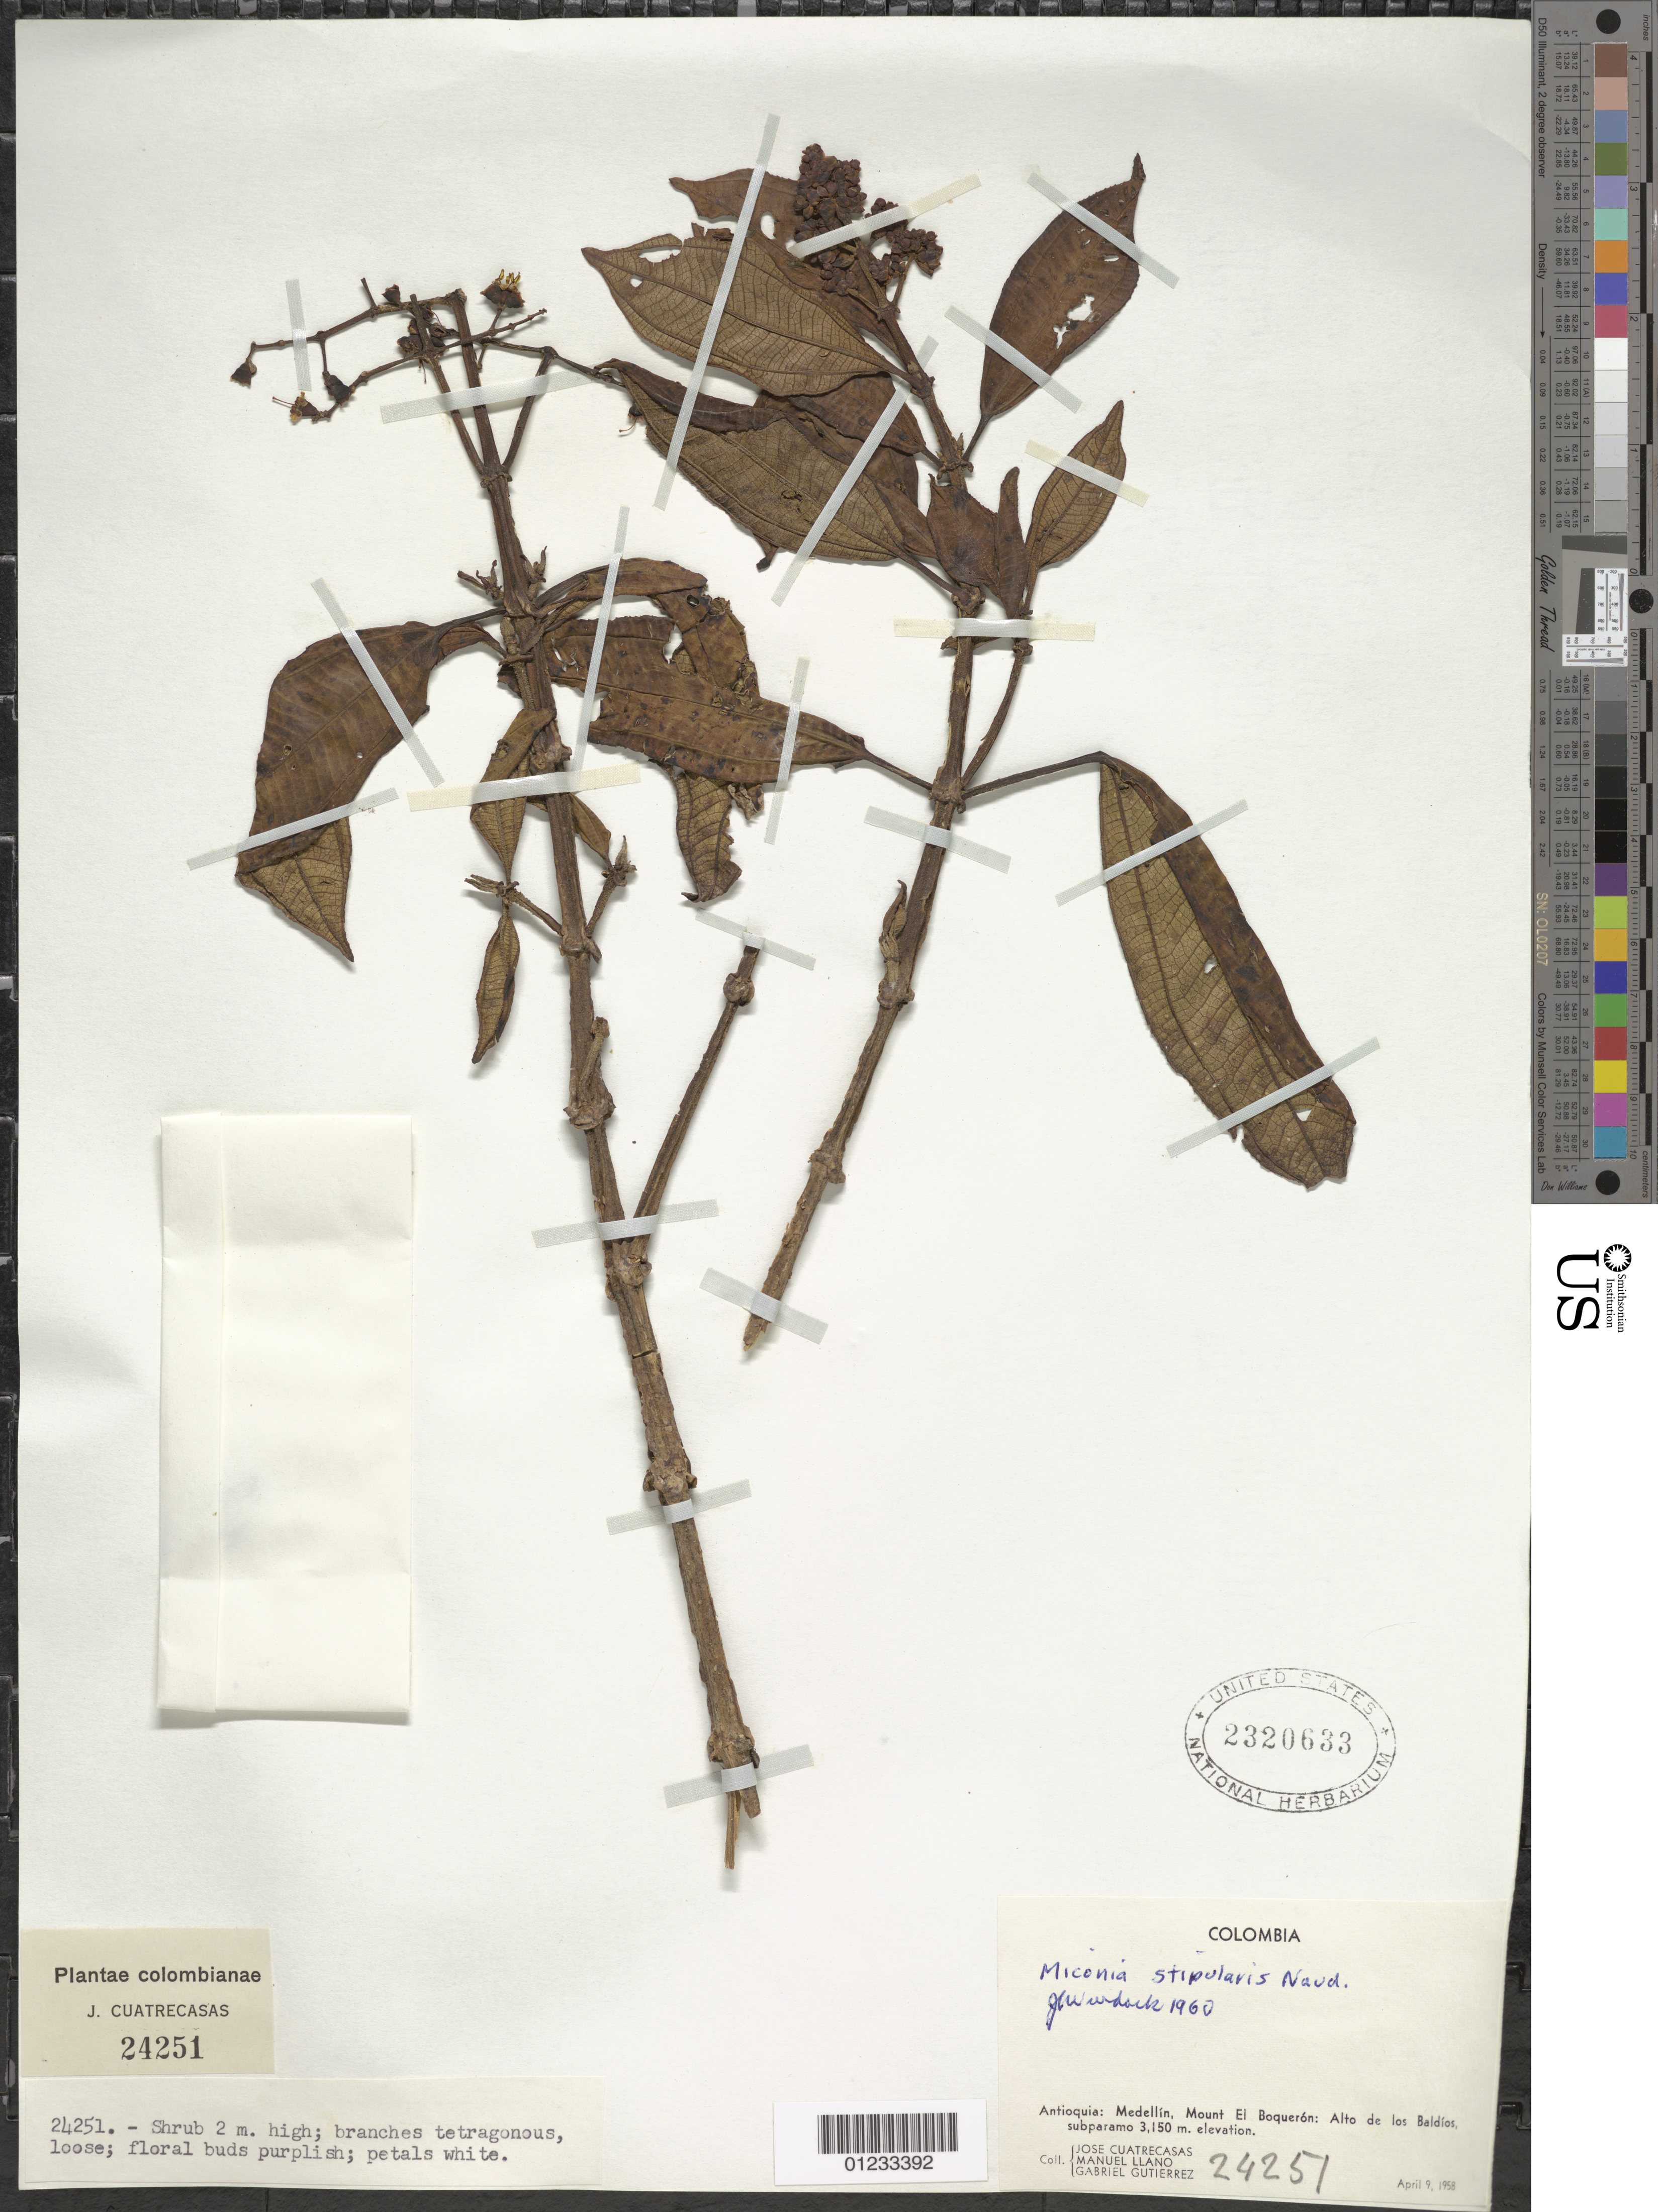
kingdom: Plantae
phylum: Tracheophyta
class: Magnoliopsida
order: Myrtales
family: Melastomataceae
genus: Miconia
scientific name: Miconia stipularis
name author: Naudin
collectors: J. Cuatrecasas, M. Llano & G. Gutierrez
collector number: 24251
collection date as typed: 09 Apr 1958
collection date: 1958-04-09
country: Colombia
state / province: Antioquia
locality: Medellin, Mount El Boqueron, Alto de los Baldios.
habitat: subparamo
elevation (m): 3150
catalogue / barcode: US 2320633